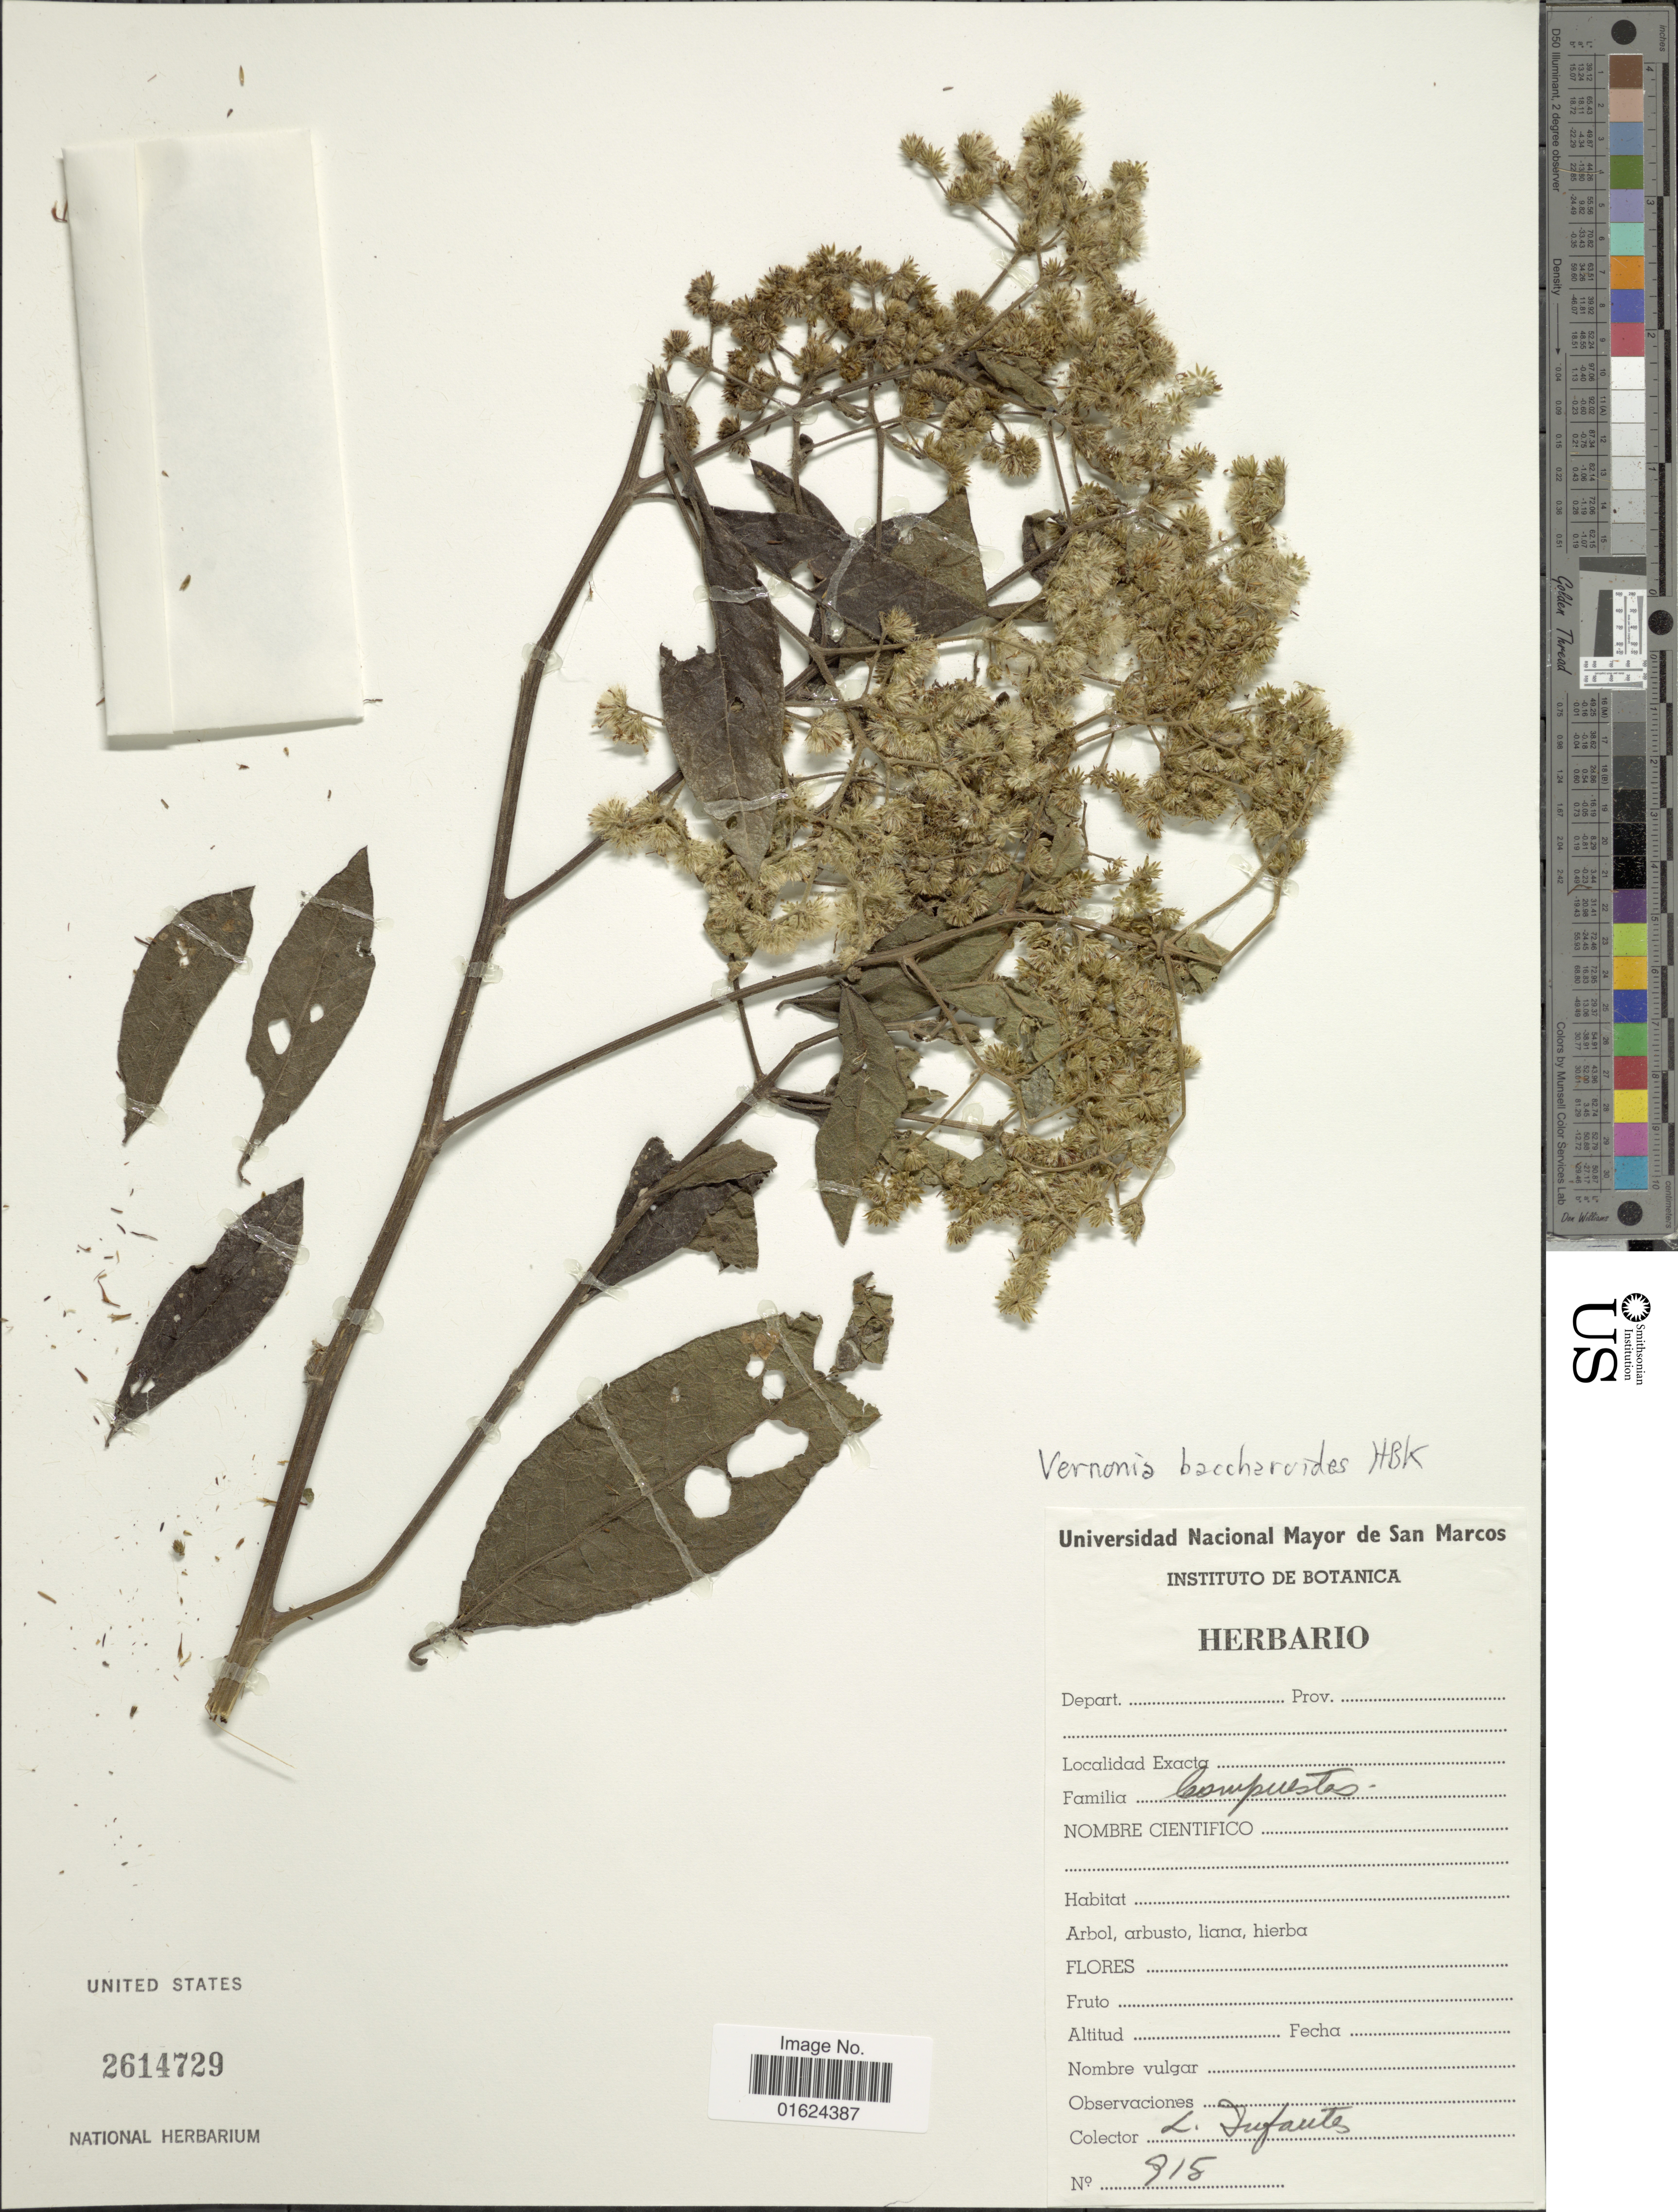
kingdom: Plantae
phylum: Tracheophyta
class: Magnoliopsida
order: Asterales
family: Asteraceae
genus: Vernonanthura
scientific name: Vernonanthura patens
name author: (Kunth) H. Rob.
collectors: J. Infantes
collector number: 915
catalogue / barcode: US 2614729